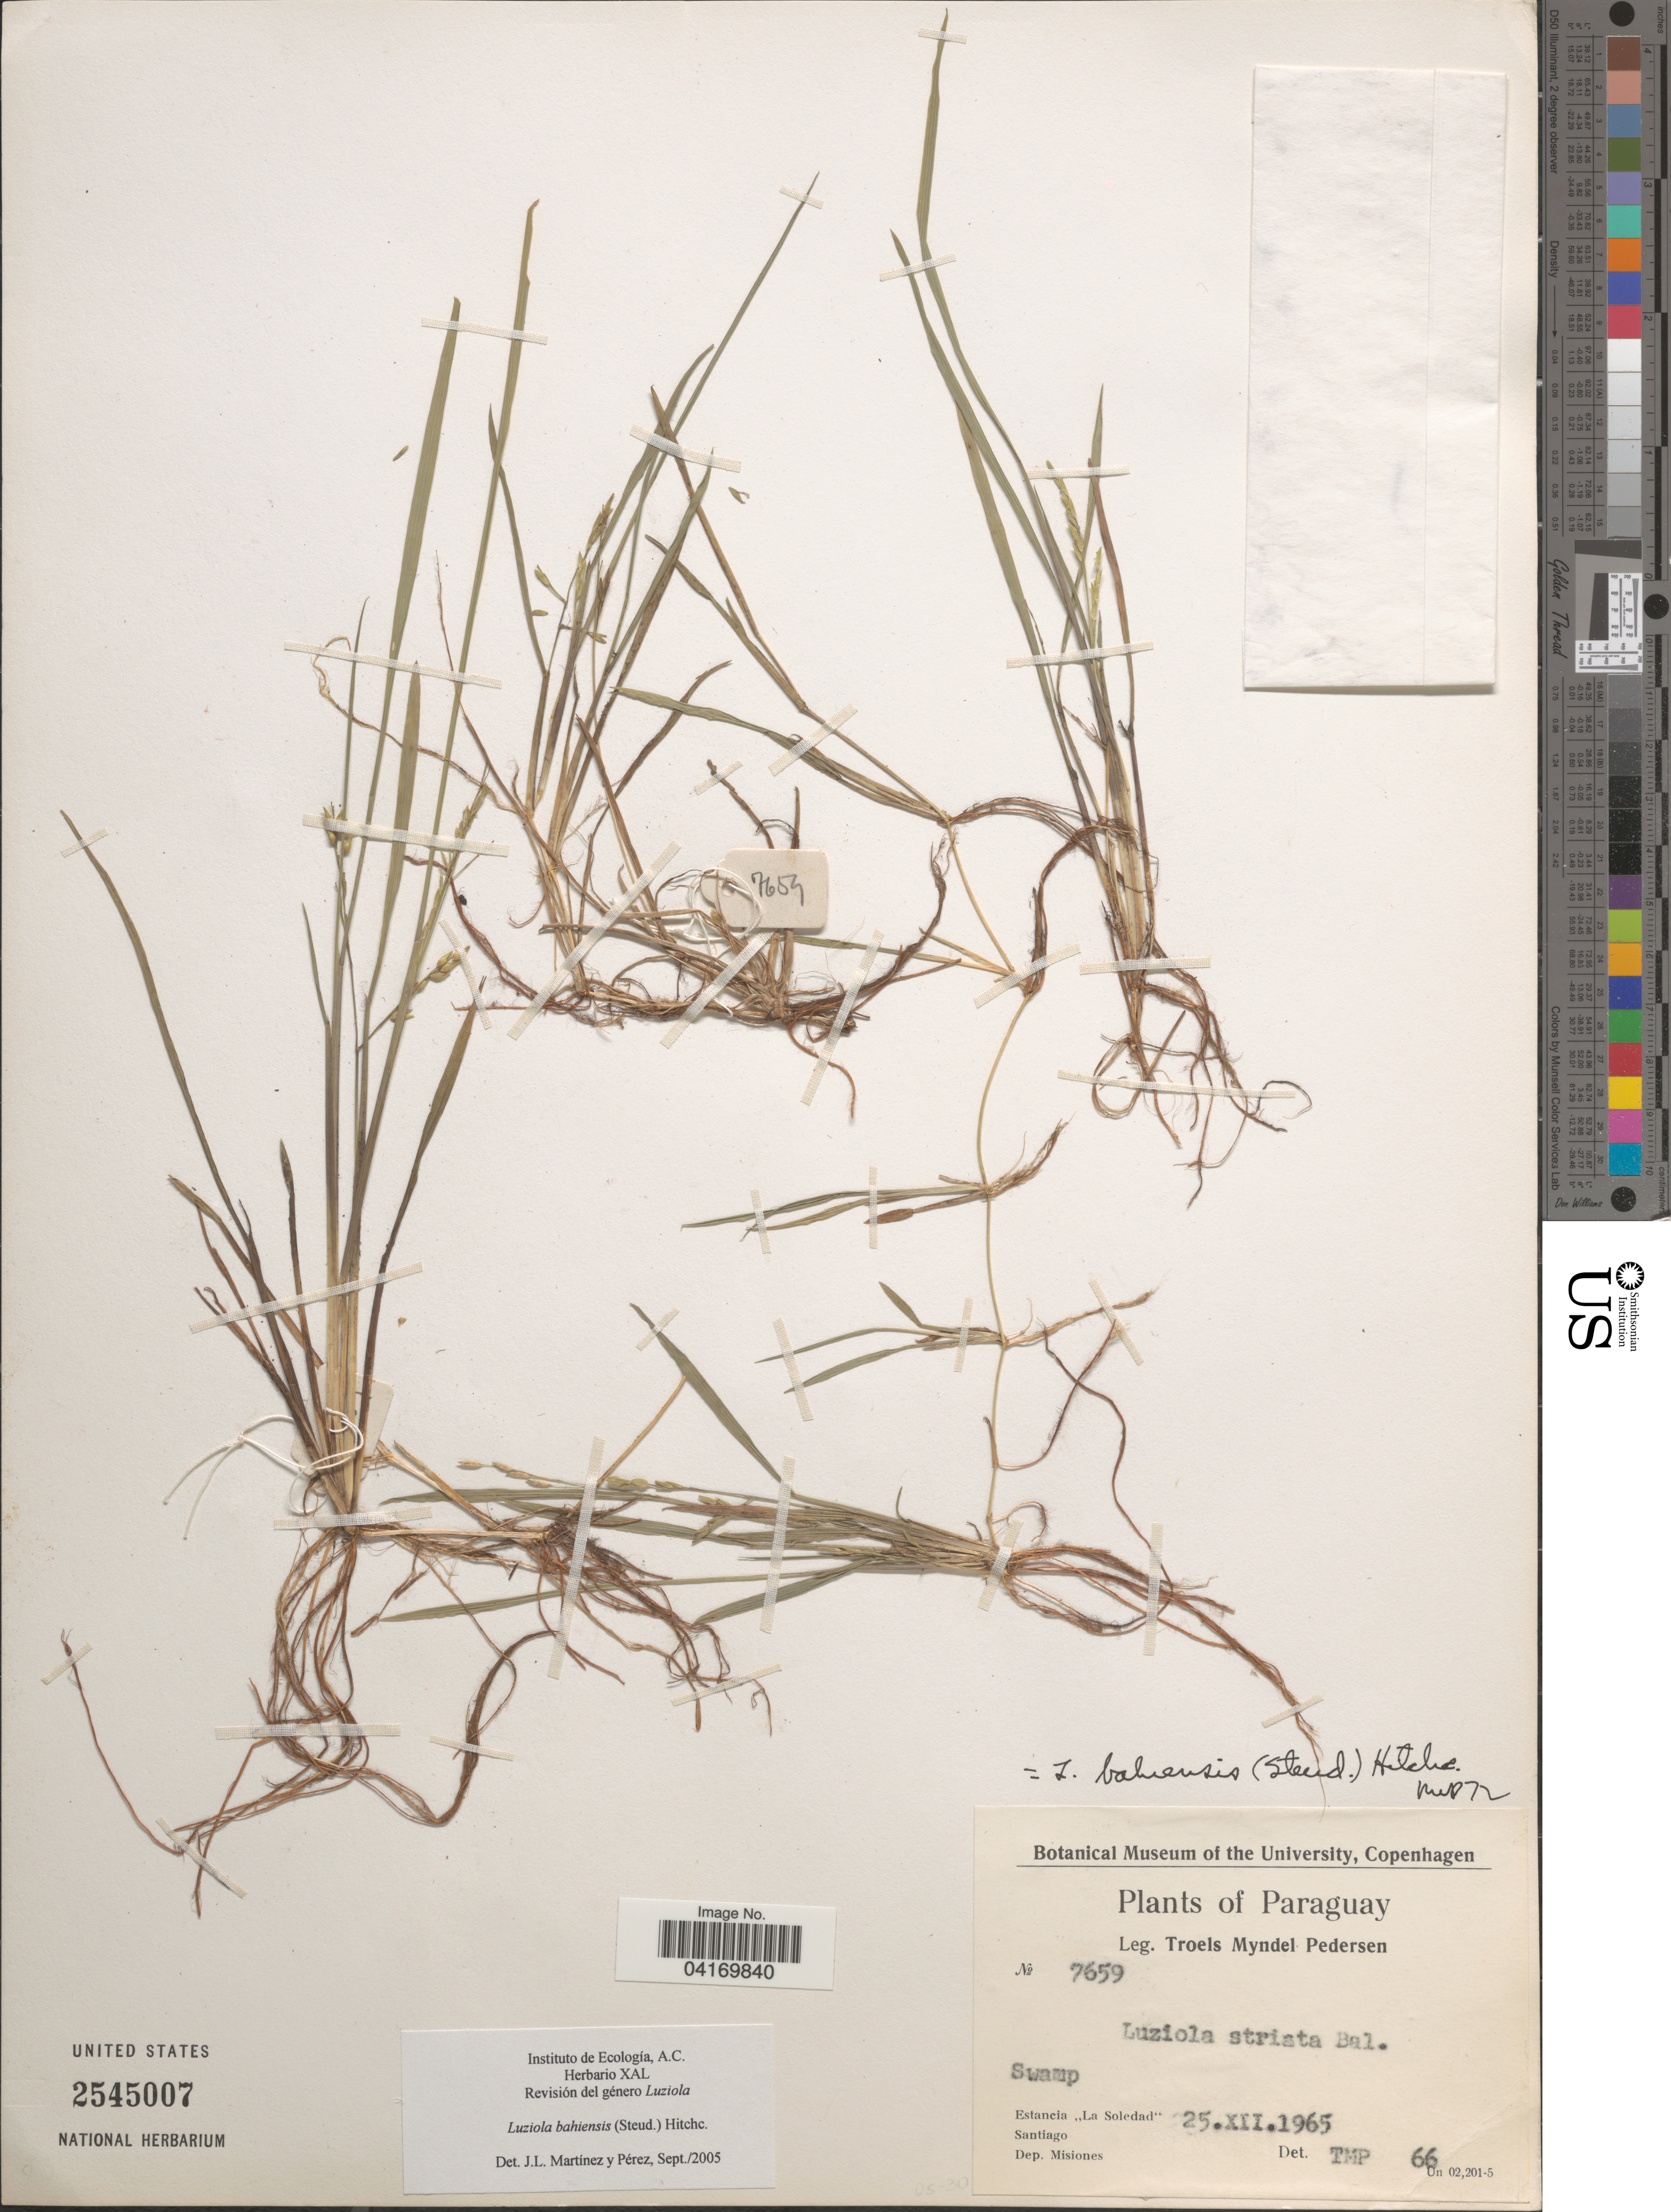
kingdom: Plantae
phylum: Tracheophyta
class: Liliopsida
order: Poales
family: Poaceae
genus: Luziola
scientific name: Luziola bahiensis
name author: (Steud.) Hitchc.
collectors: T. Pederson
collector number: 7659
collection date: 1965-12-25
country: Paraguay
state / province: Misiones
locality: Estancia ,,La Soledad'. Santiago. Dep. Misiones.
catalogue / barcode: US 2545007